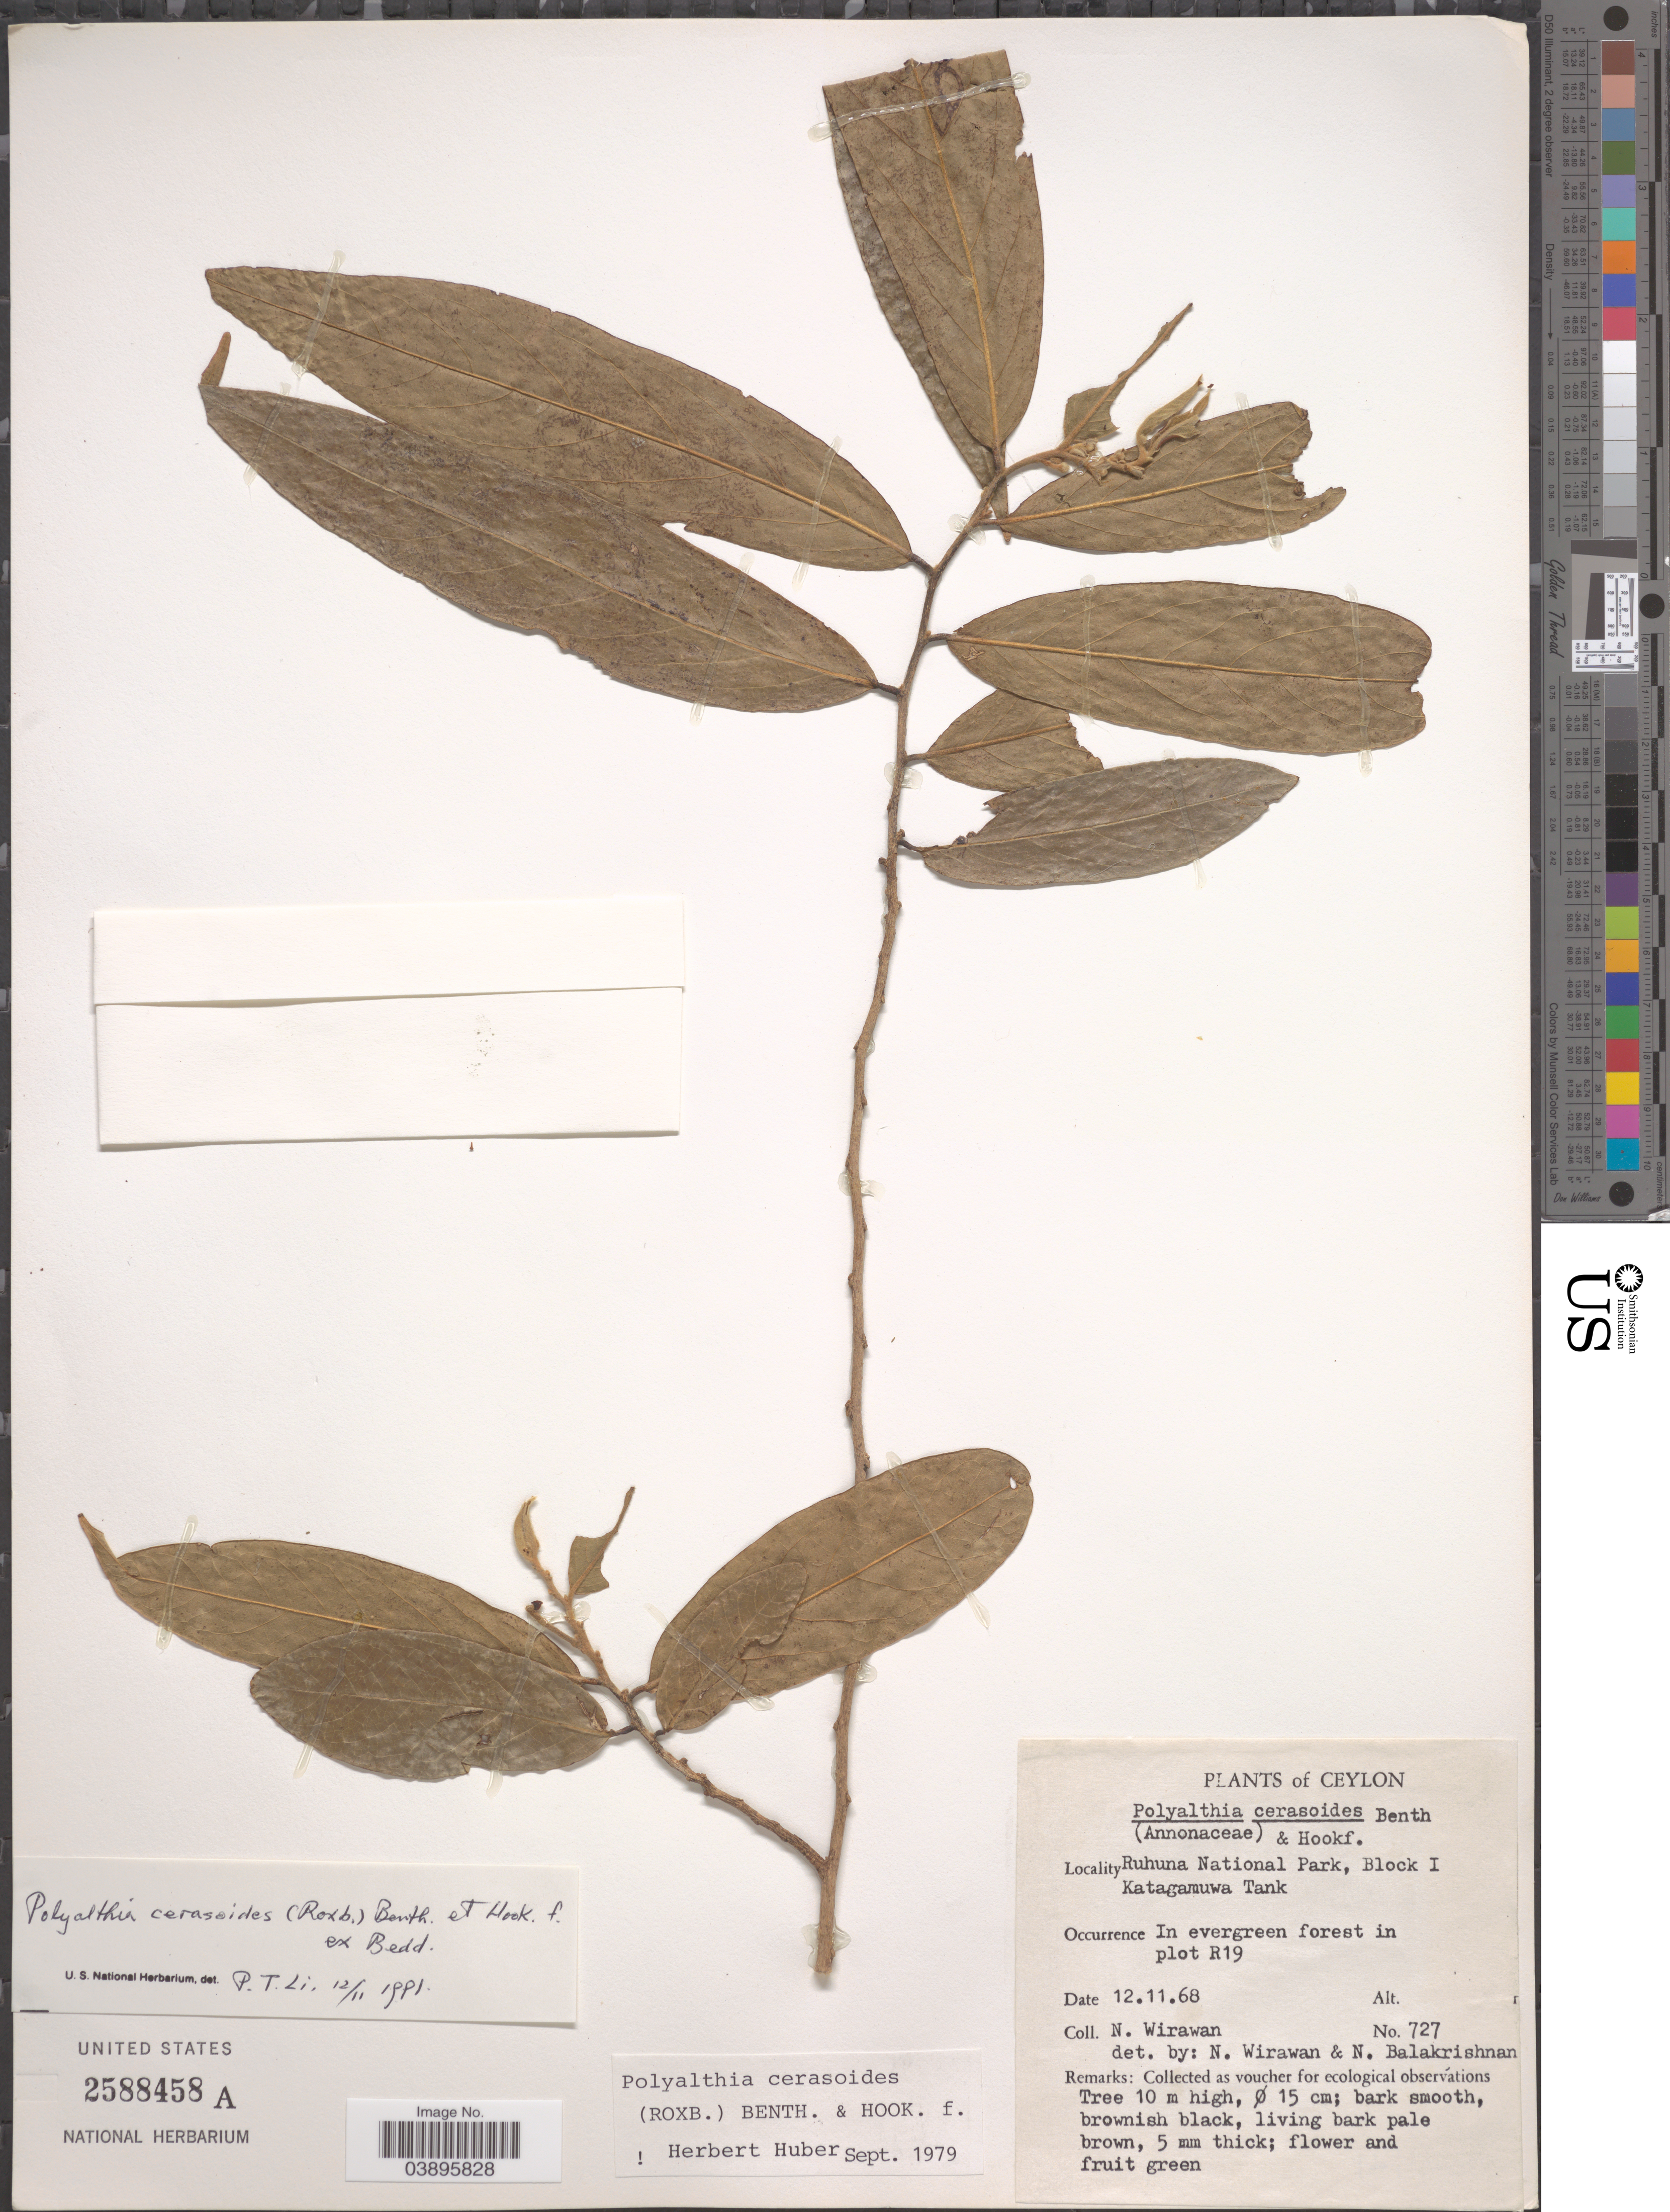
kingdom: Plantae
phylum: Tracheophyta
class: Magnoliopsida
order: Magnoliales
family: Annonaceae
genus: Polyalthia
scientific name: Polyalthia cerasoides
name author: (Roxb.) Benth. et al.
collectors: N. Wirawan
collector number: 727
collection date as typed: Transcribed d/m/y: 12/11/68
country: Sri Lanka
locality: Ceylon. Ruhuna National Park, Block I Katagamuwa Tank. In plot R19.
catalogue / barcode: US 2588458A